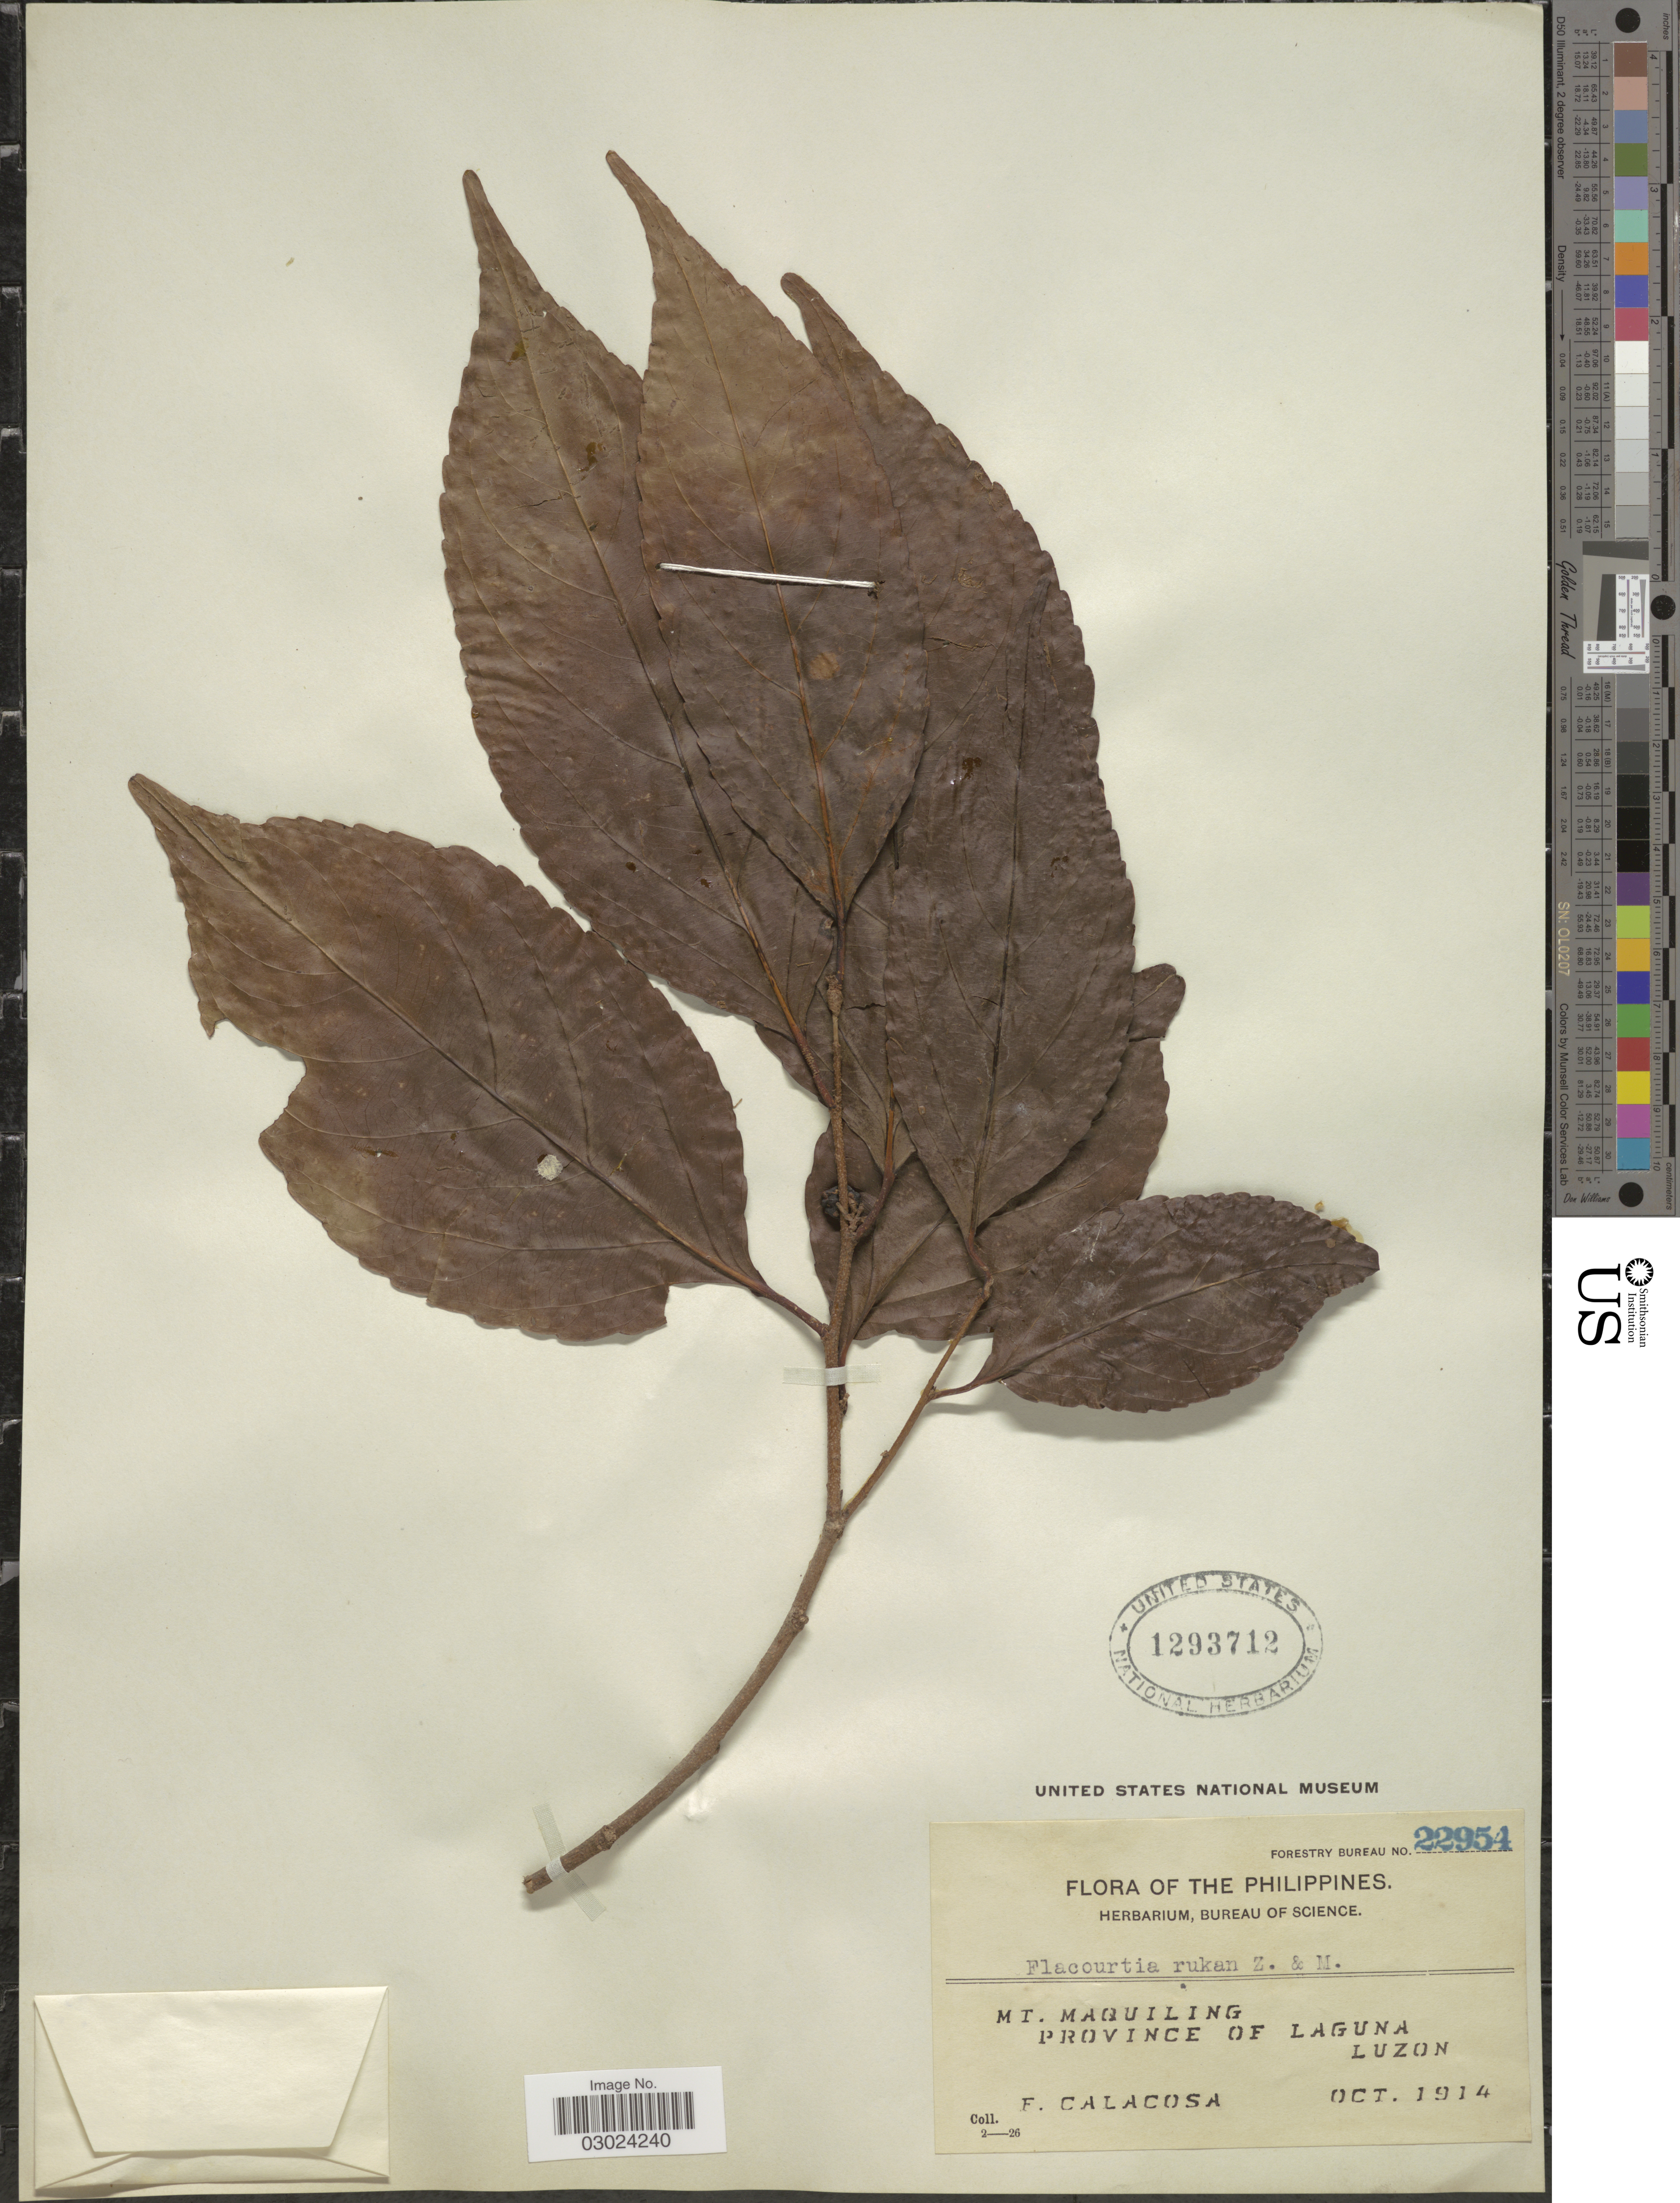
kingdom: Plantae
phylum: Tracheophyta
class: Magnoliopsida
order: Malpighiales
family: Salicaceae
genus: Flacourtia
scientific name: Flacourtia rukam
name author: Zoll. & Moritzi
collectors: F. Calacosa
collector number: Forestry Bureau 22954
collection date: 1914-10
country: Philippines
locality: Mt. Maquiling. Province of Laguna Luzon.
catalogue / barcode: US 1293712